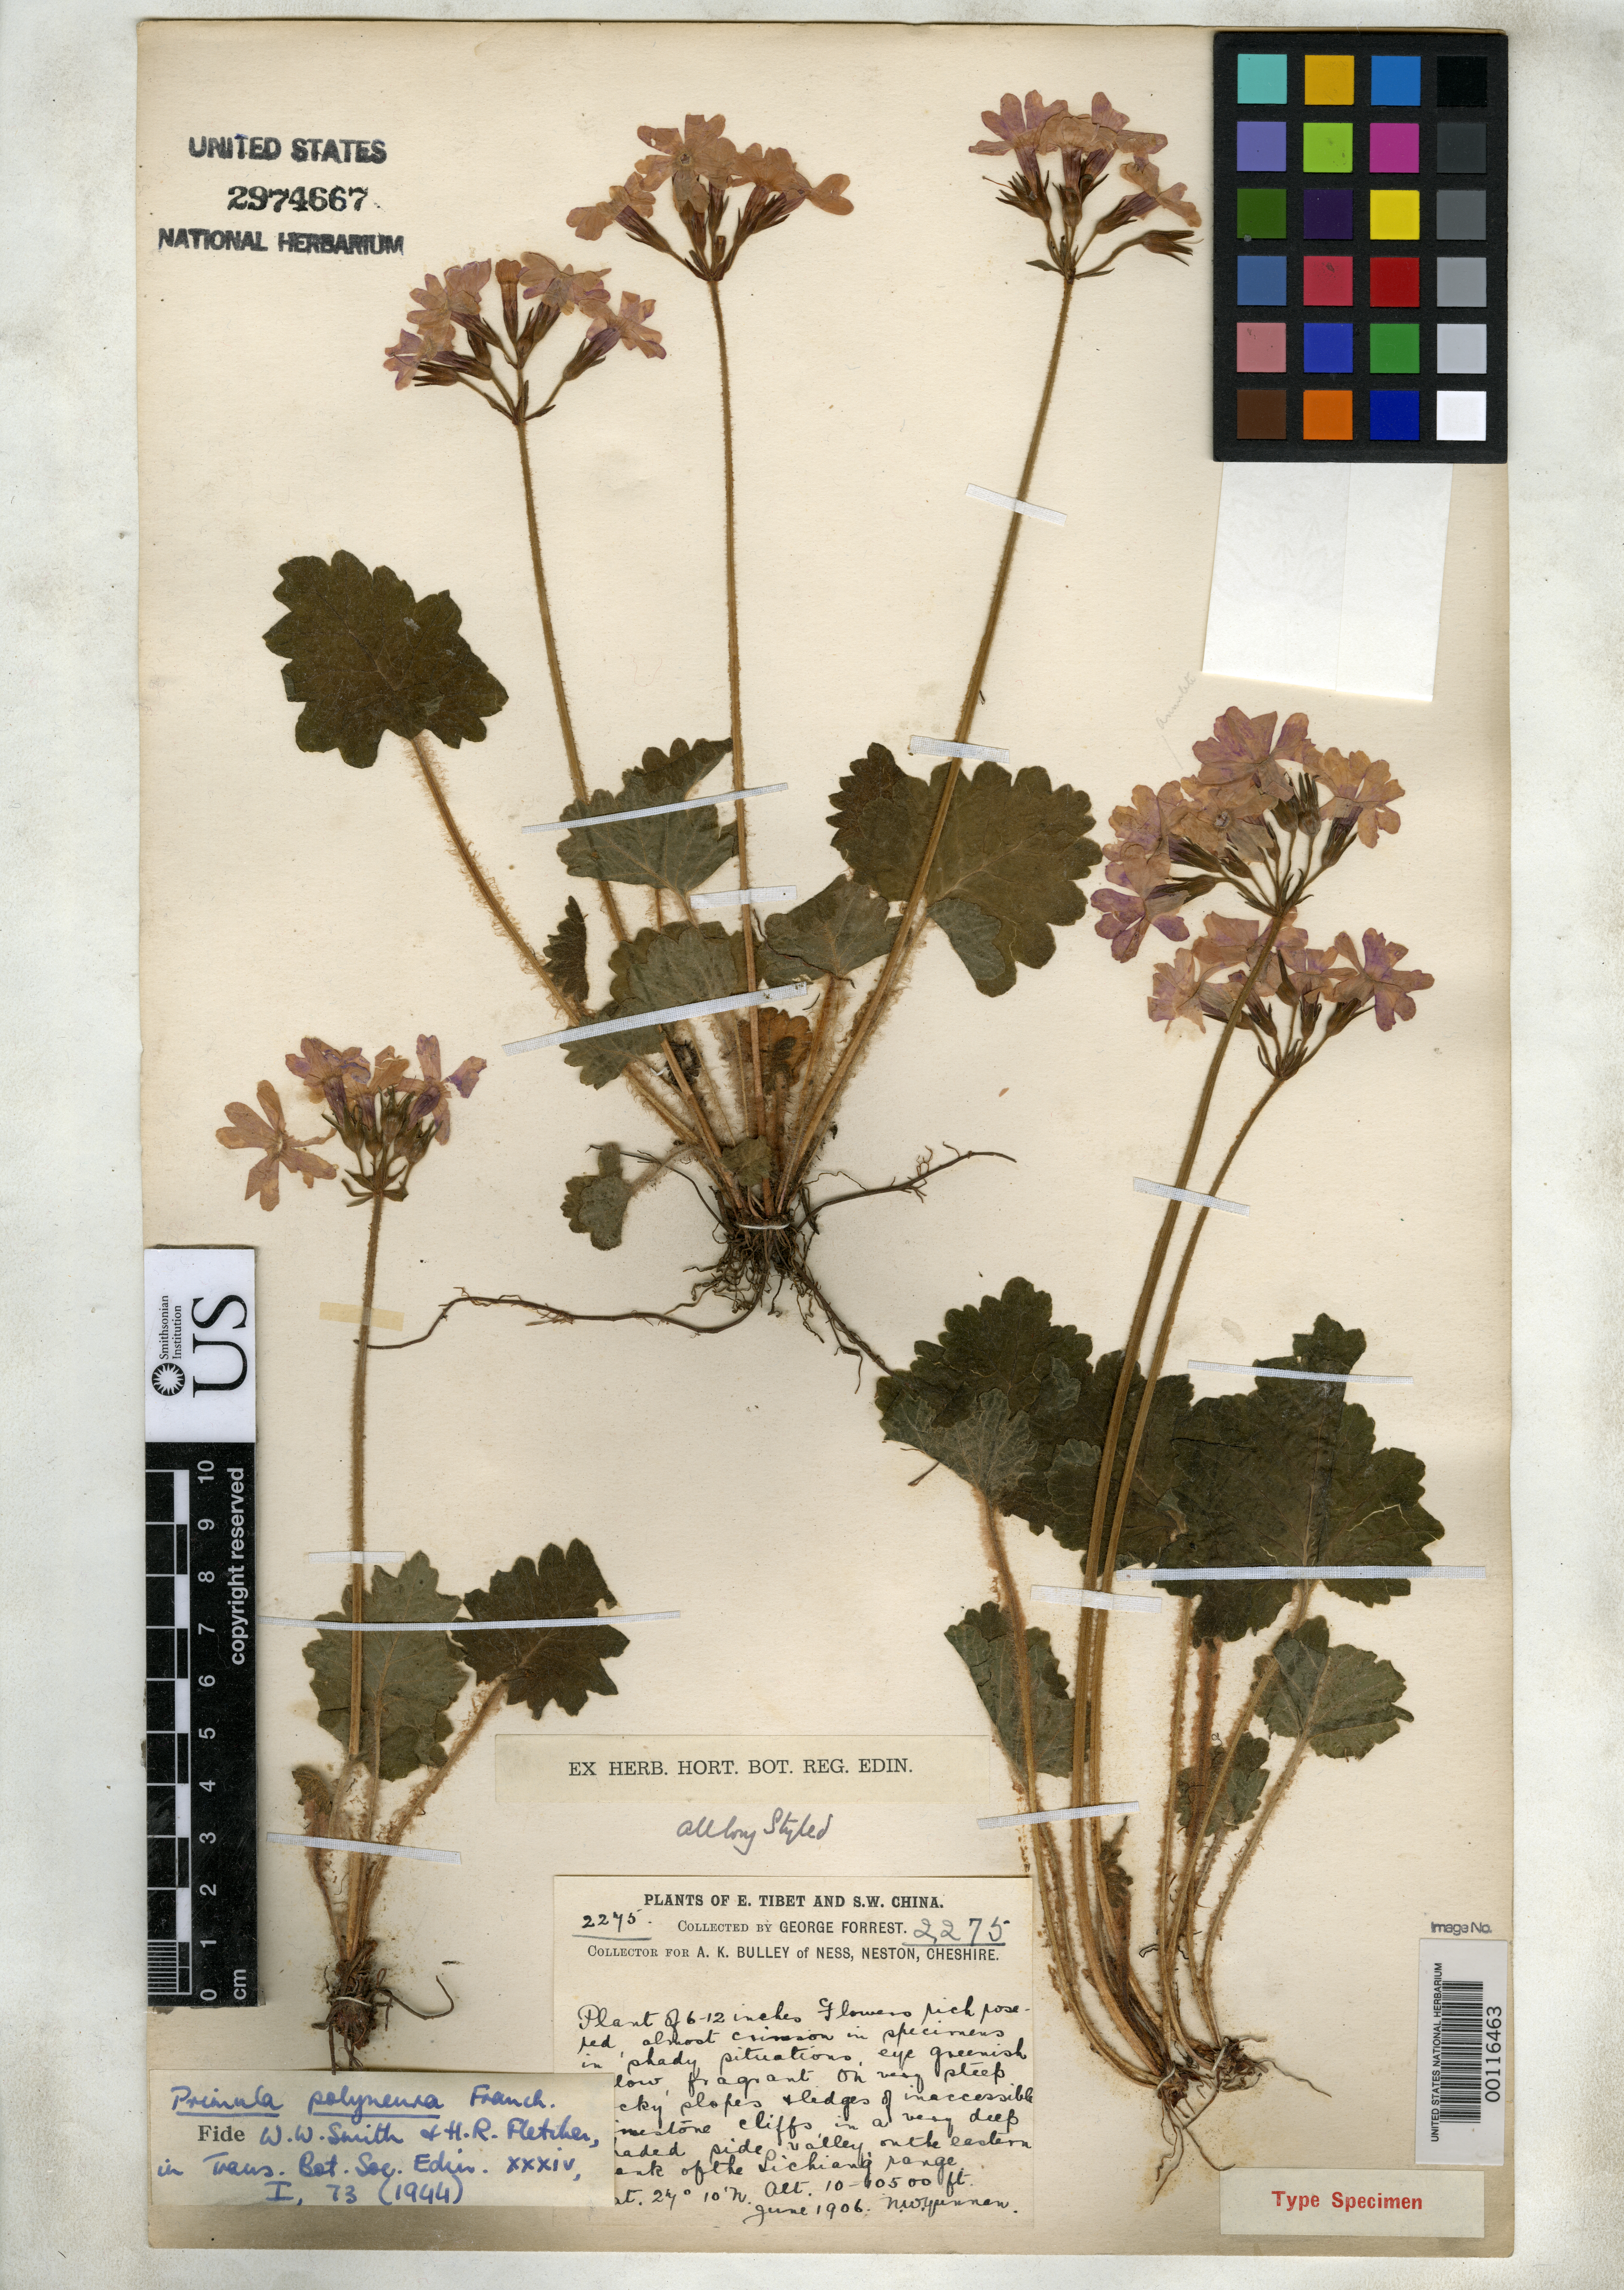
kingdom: Plantae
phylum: Tracheophyta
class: Magnoliopsida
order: Ericales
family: Primulaceae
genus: Primula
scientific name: Primula cortusoides var. lichiangensis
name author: Forrest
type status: Isotype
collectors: G. Forrest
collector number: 2275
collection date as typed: Jun 1906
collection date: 1906-06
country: China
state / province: Yunnan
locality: E flank of Lichian grange; alt. 10,000 - 10,500 ft.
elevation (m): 3048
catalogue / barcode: US 2974667